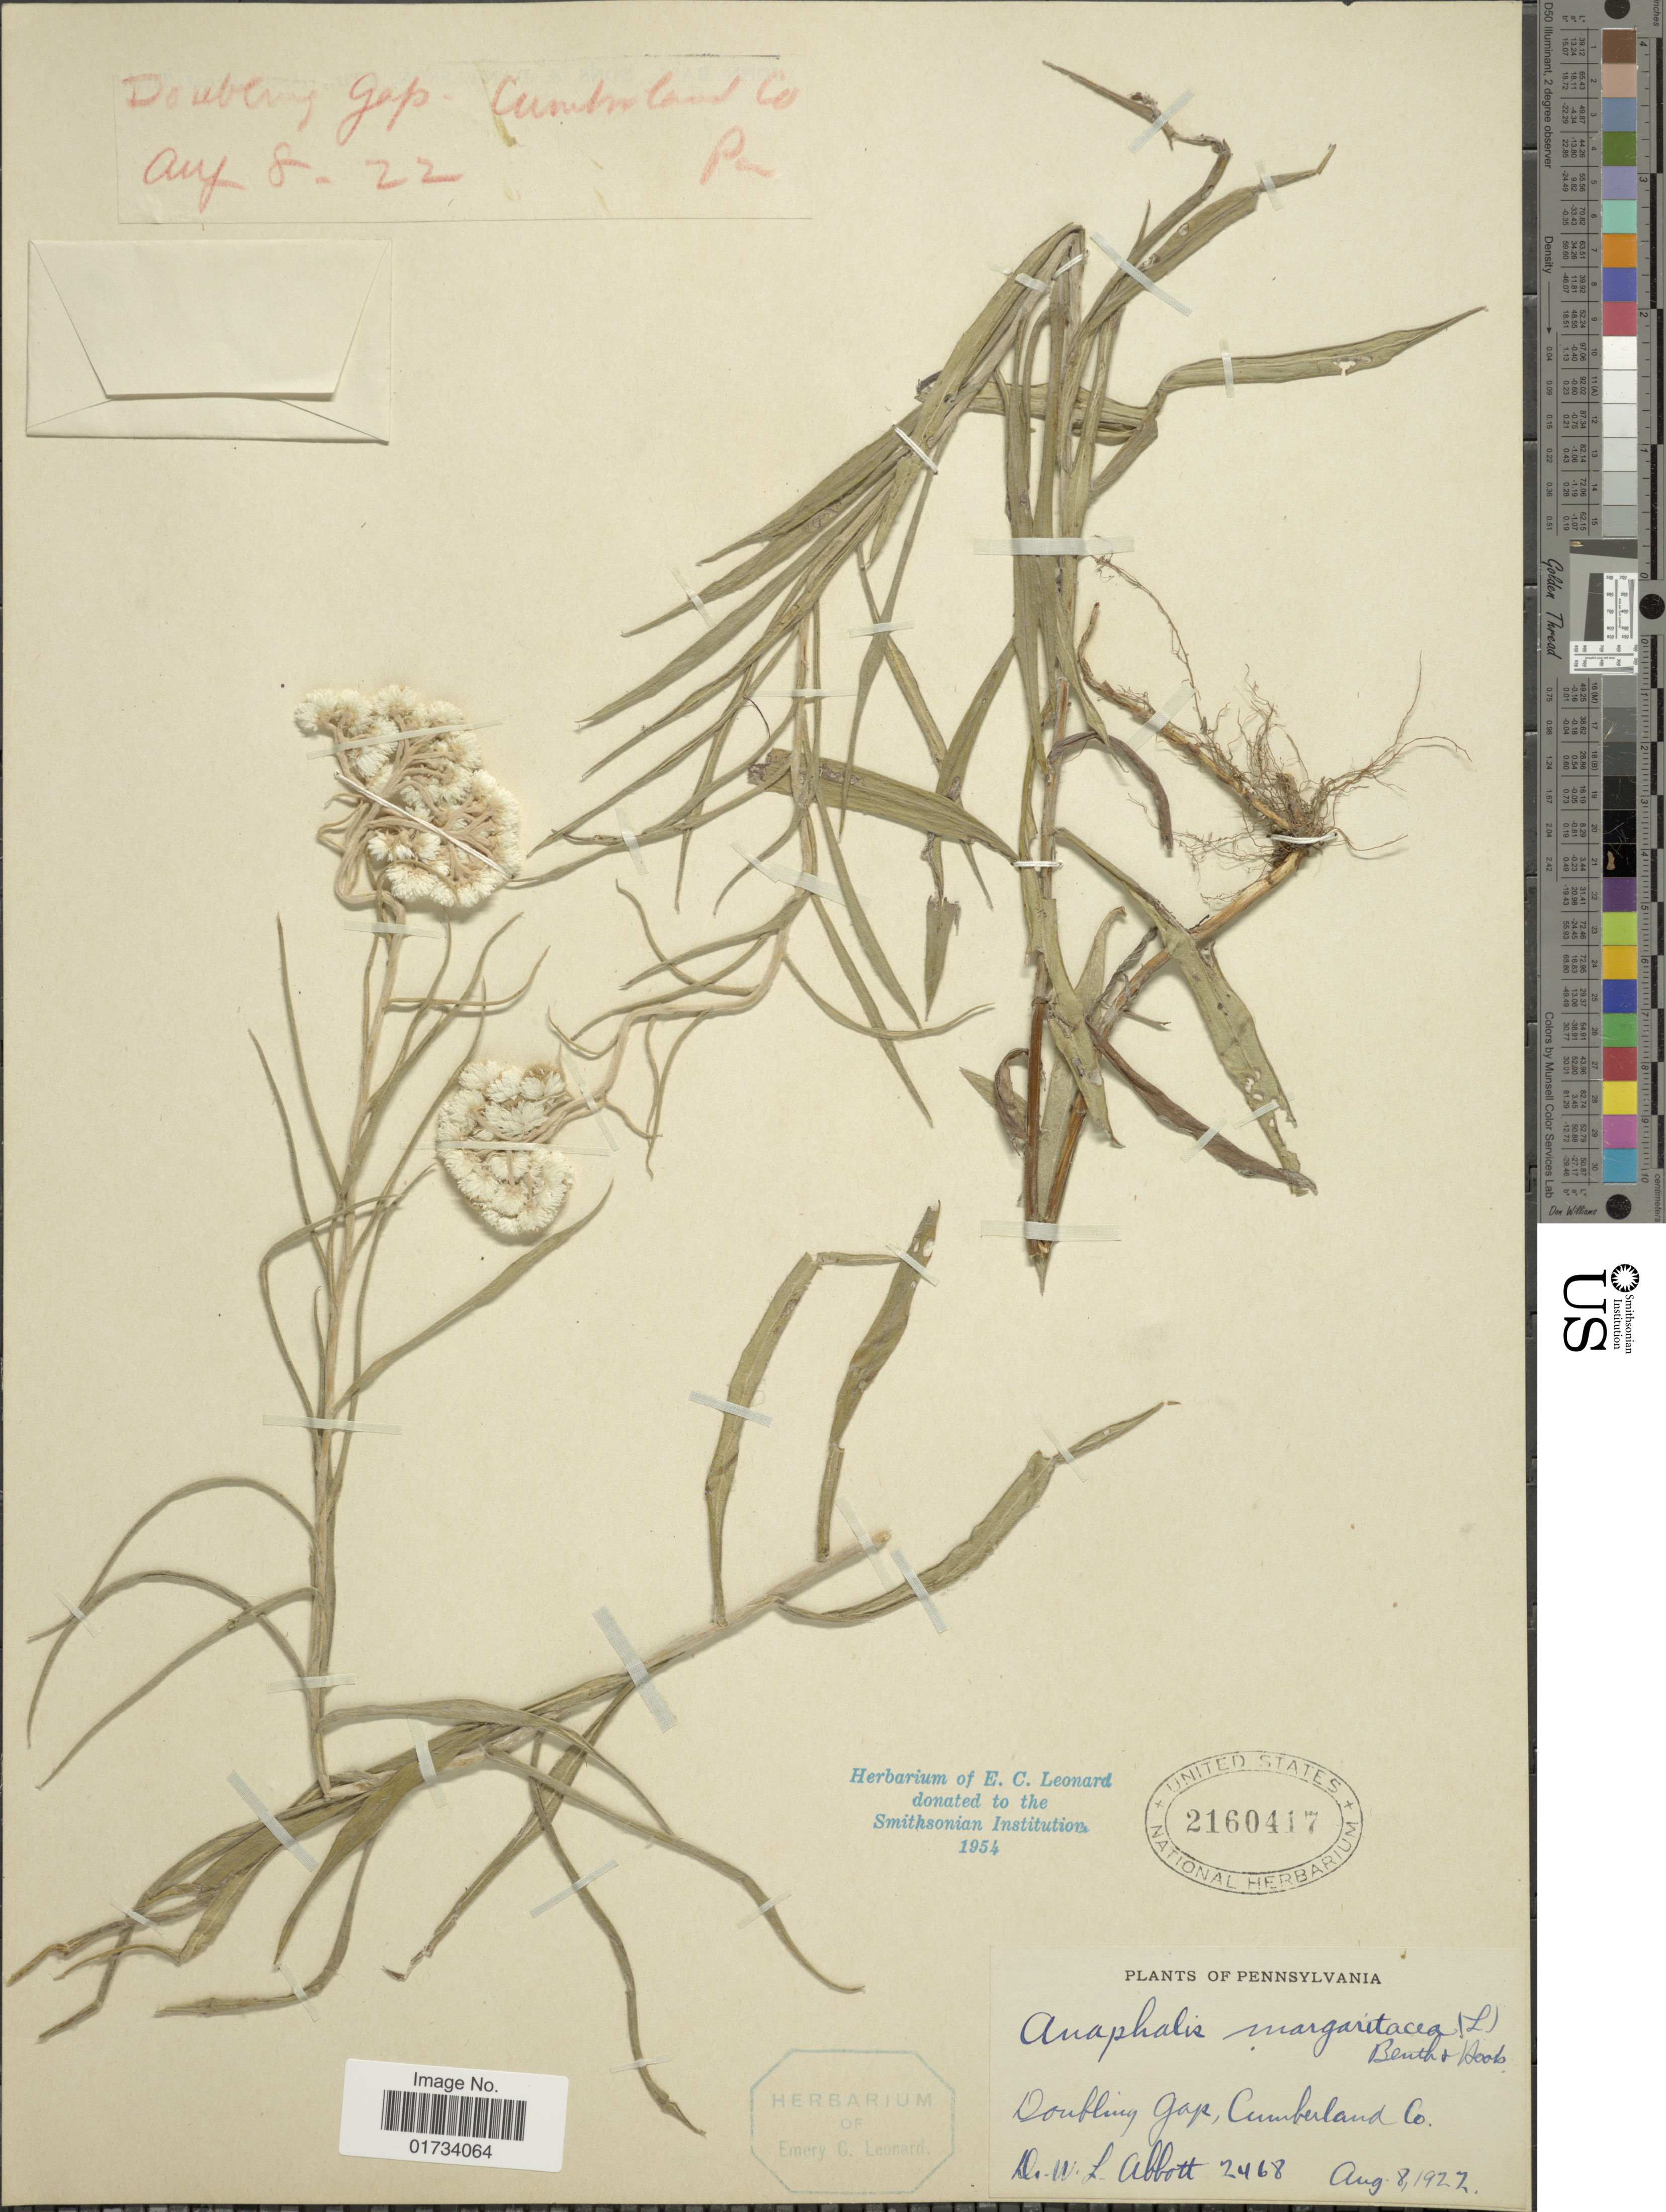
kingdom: Plantae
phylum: Tracheophyta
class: Magnoliopsida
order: Asterales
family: Asteraceae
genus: Anaphalis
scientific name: Anaphalis margaritacea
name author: (L.) Benth. & Hook. f.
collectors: W. L. Abbott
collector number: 2468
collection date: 1922-08-08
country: United States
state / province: Pennsylvania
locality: Doubling gap, Cumberland Co.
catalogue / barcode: US 2160417